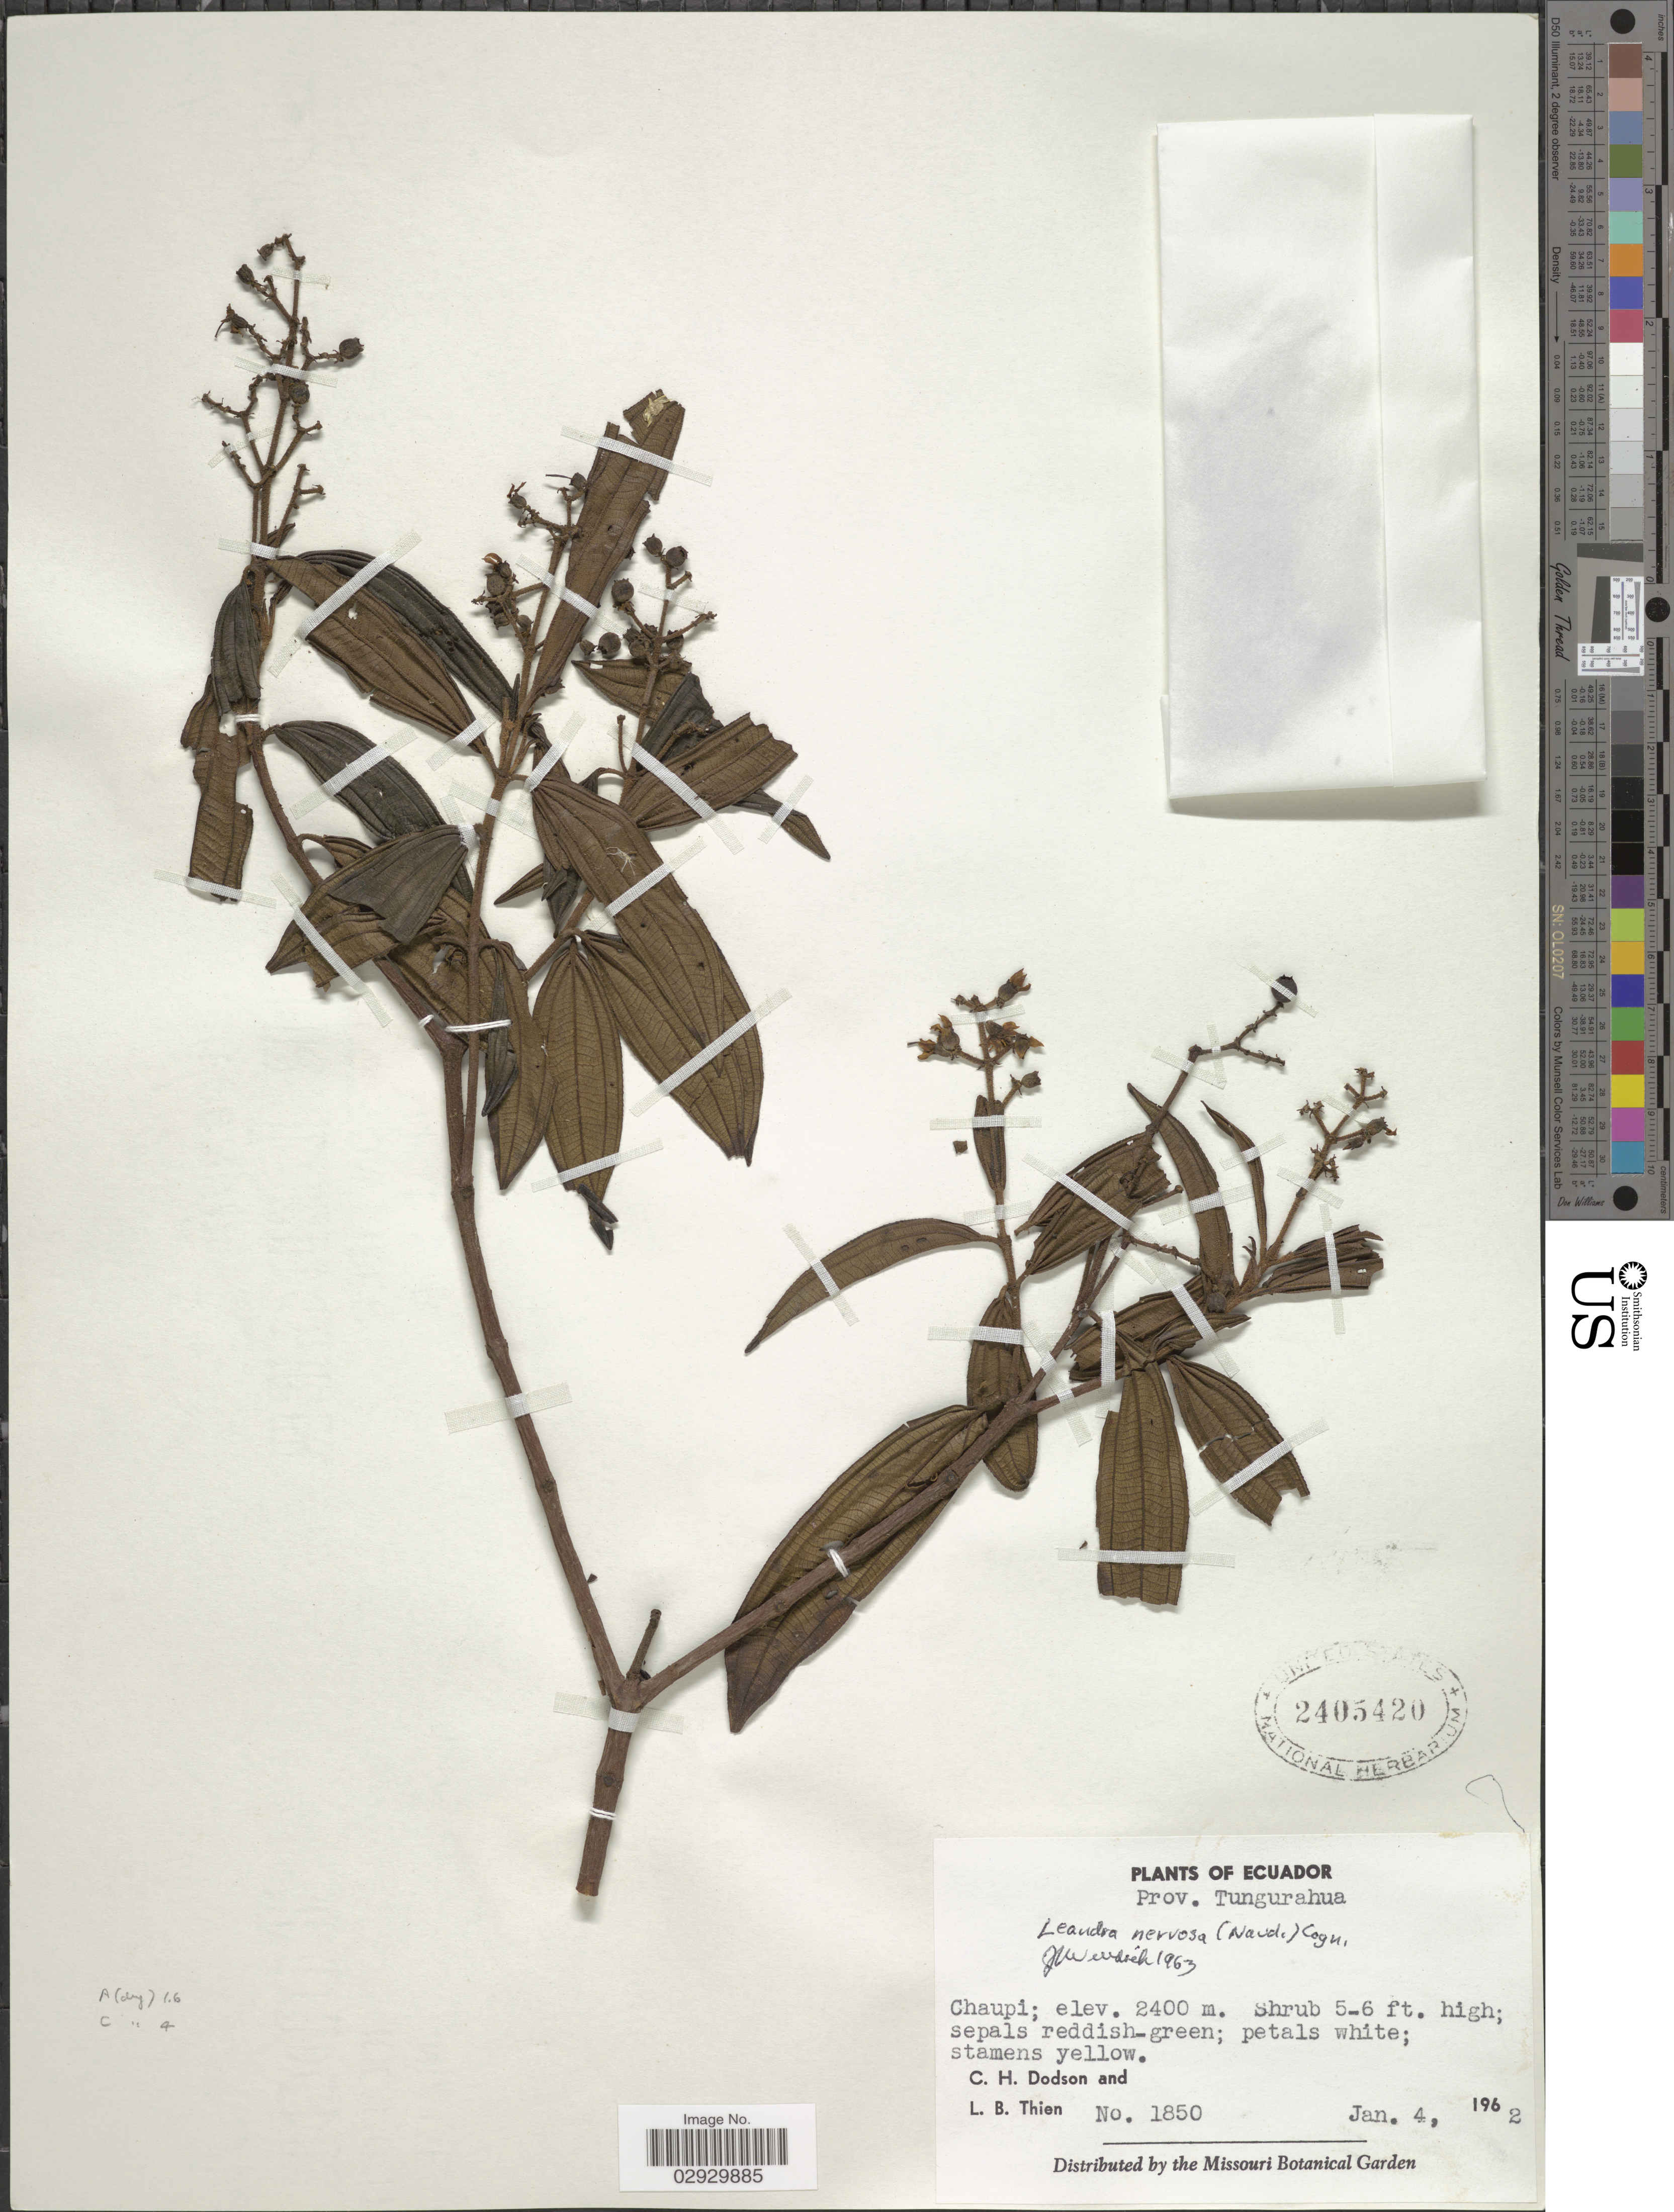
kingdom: Plantae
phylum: Tracheophyta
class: Magnoliopsida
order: Myrtales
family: Melastomataceae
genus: Leandra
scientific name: Leandra nervosa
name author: (Naudin) Cogn.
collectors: C. H. Dodson & L. Thien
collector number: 1850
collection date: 1962-01-04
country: Ecuador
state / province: Tungurahua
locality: Chaupi.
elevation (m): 2400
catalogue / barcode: US 2405420